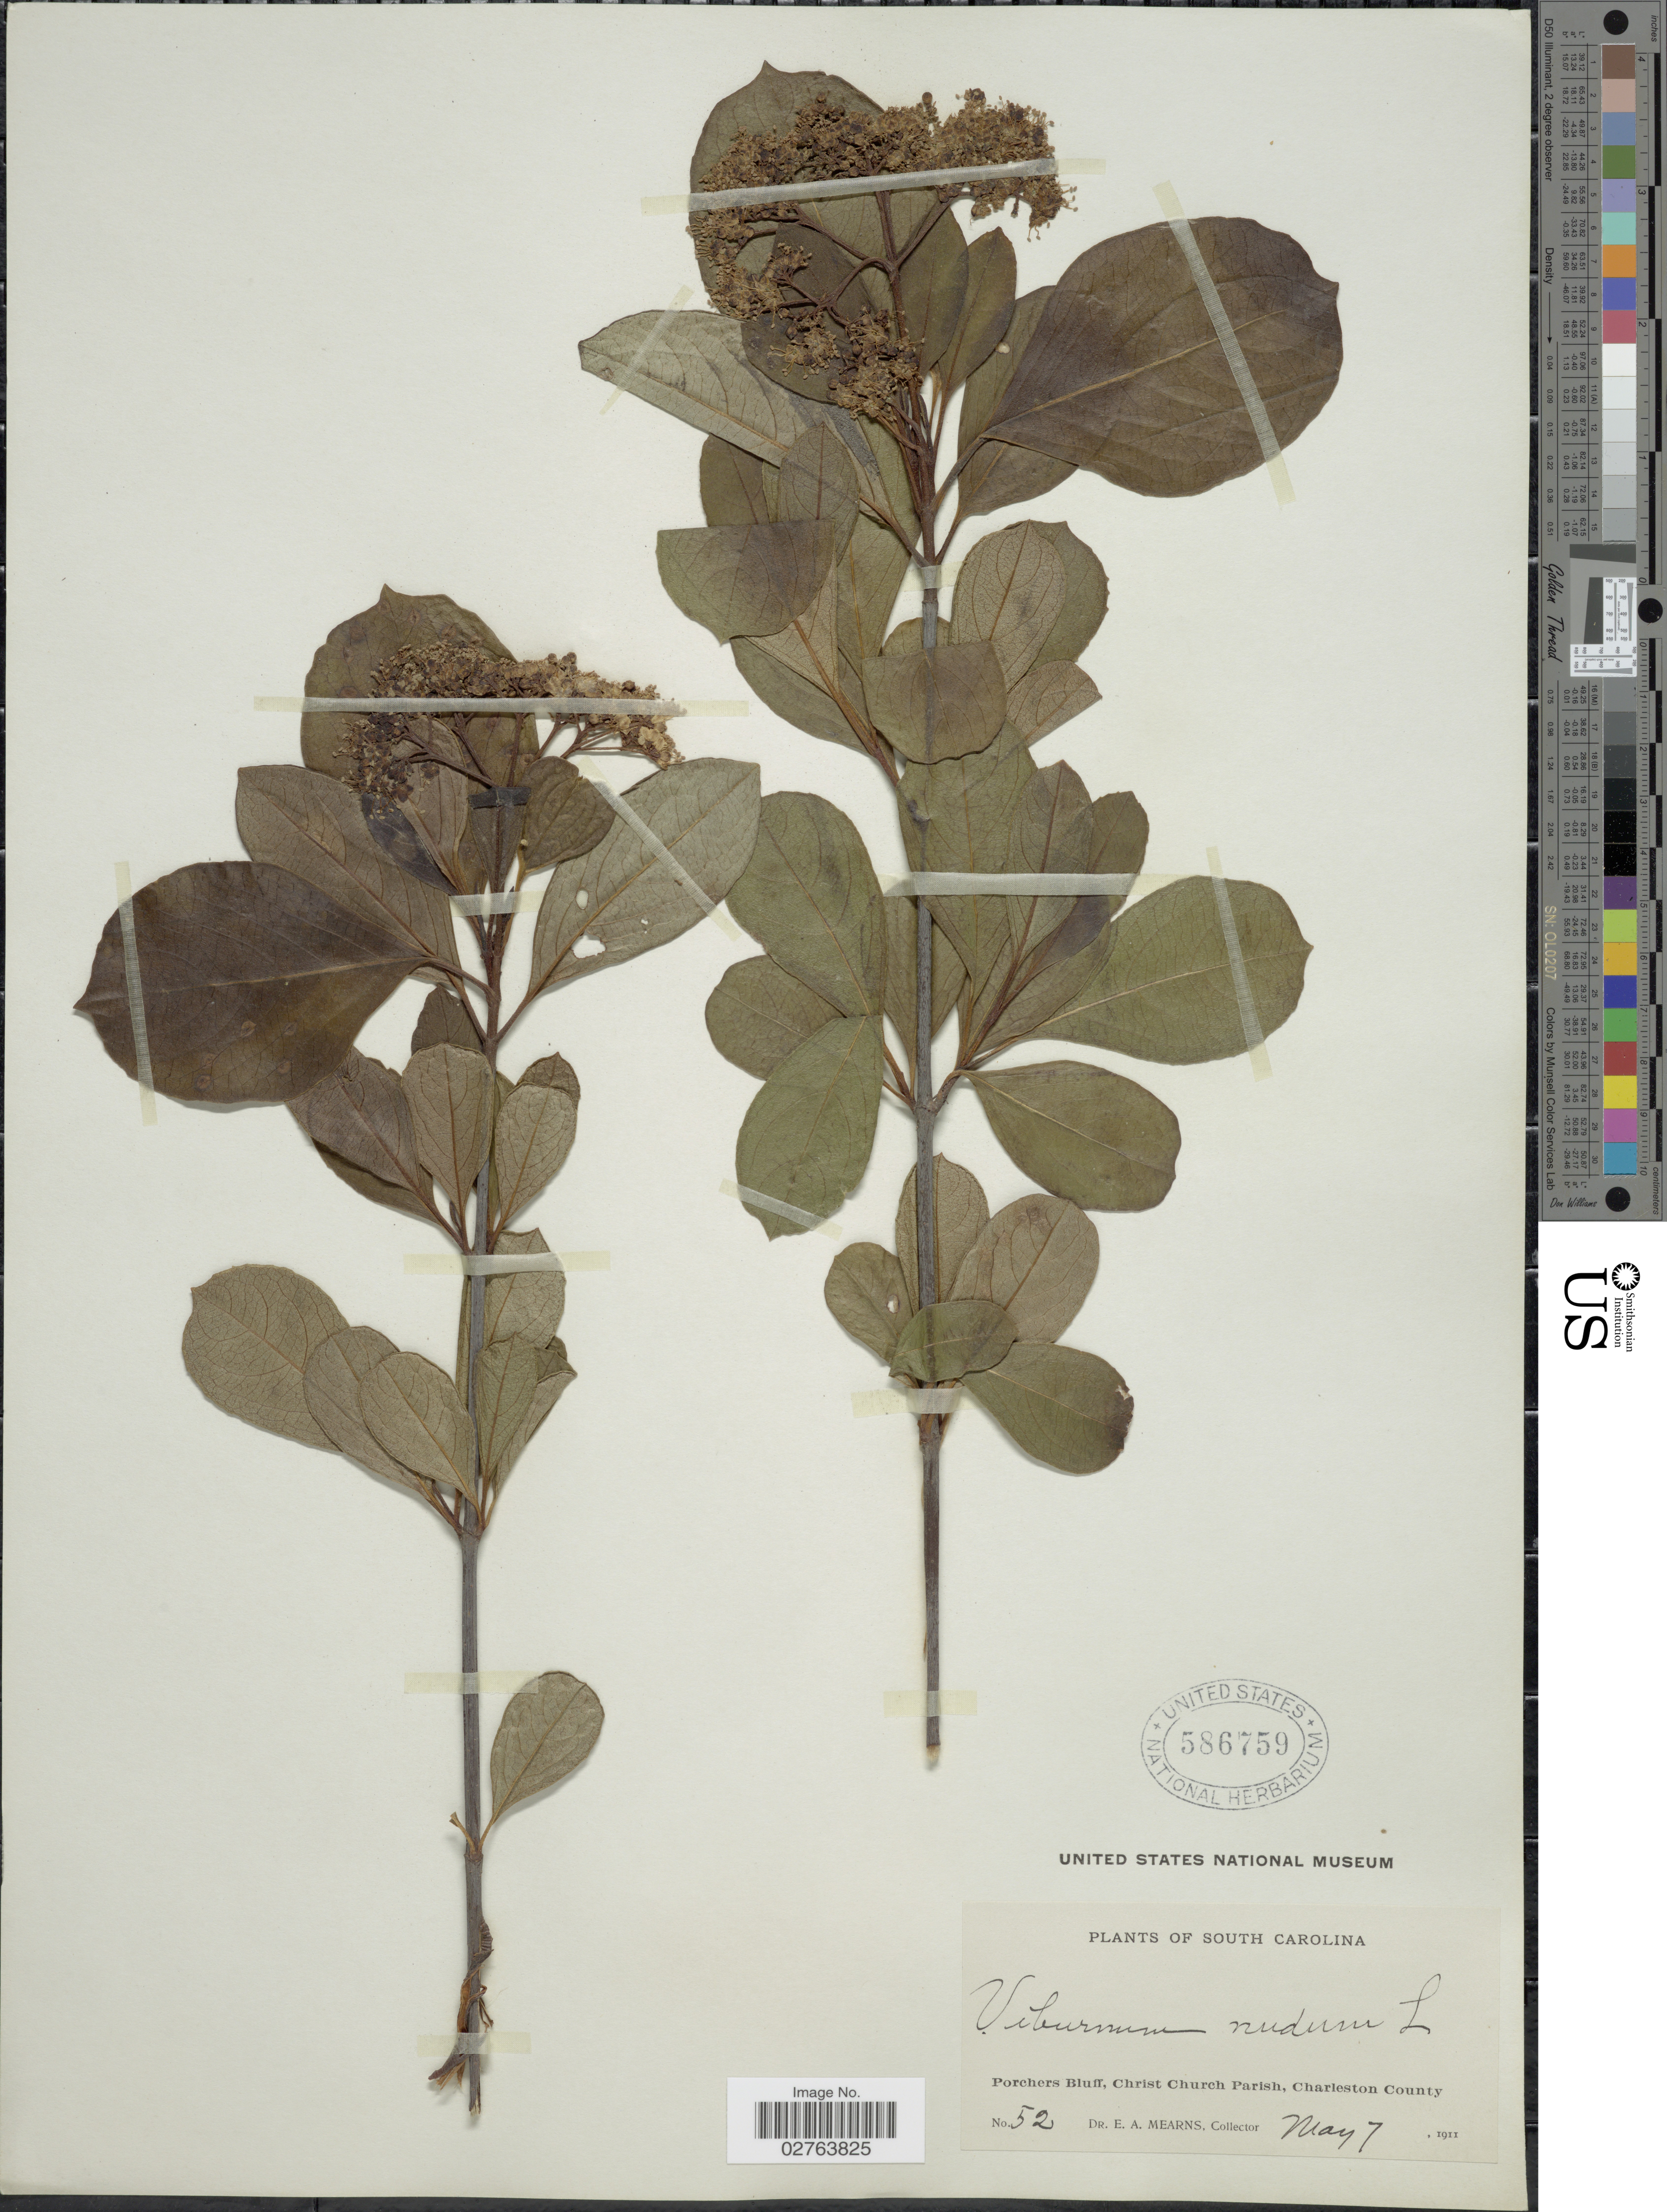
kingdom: Plantae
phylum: Tracheophyta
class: Magnoliopsida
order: Dipsacales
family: Viburnaceae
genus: Viburnum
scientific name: Viburnum nudum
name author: L.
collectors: E. A. Mearns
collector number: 52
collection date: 1911-05-07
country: United States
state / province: South Carolina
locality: Porchers Bluff, Christ Church Parish, Charleston County.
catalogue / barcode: US 586759